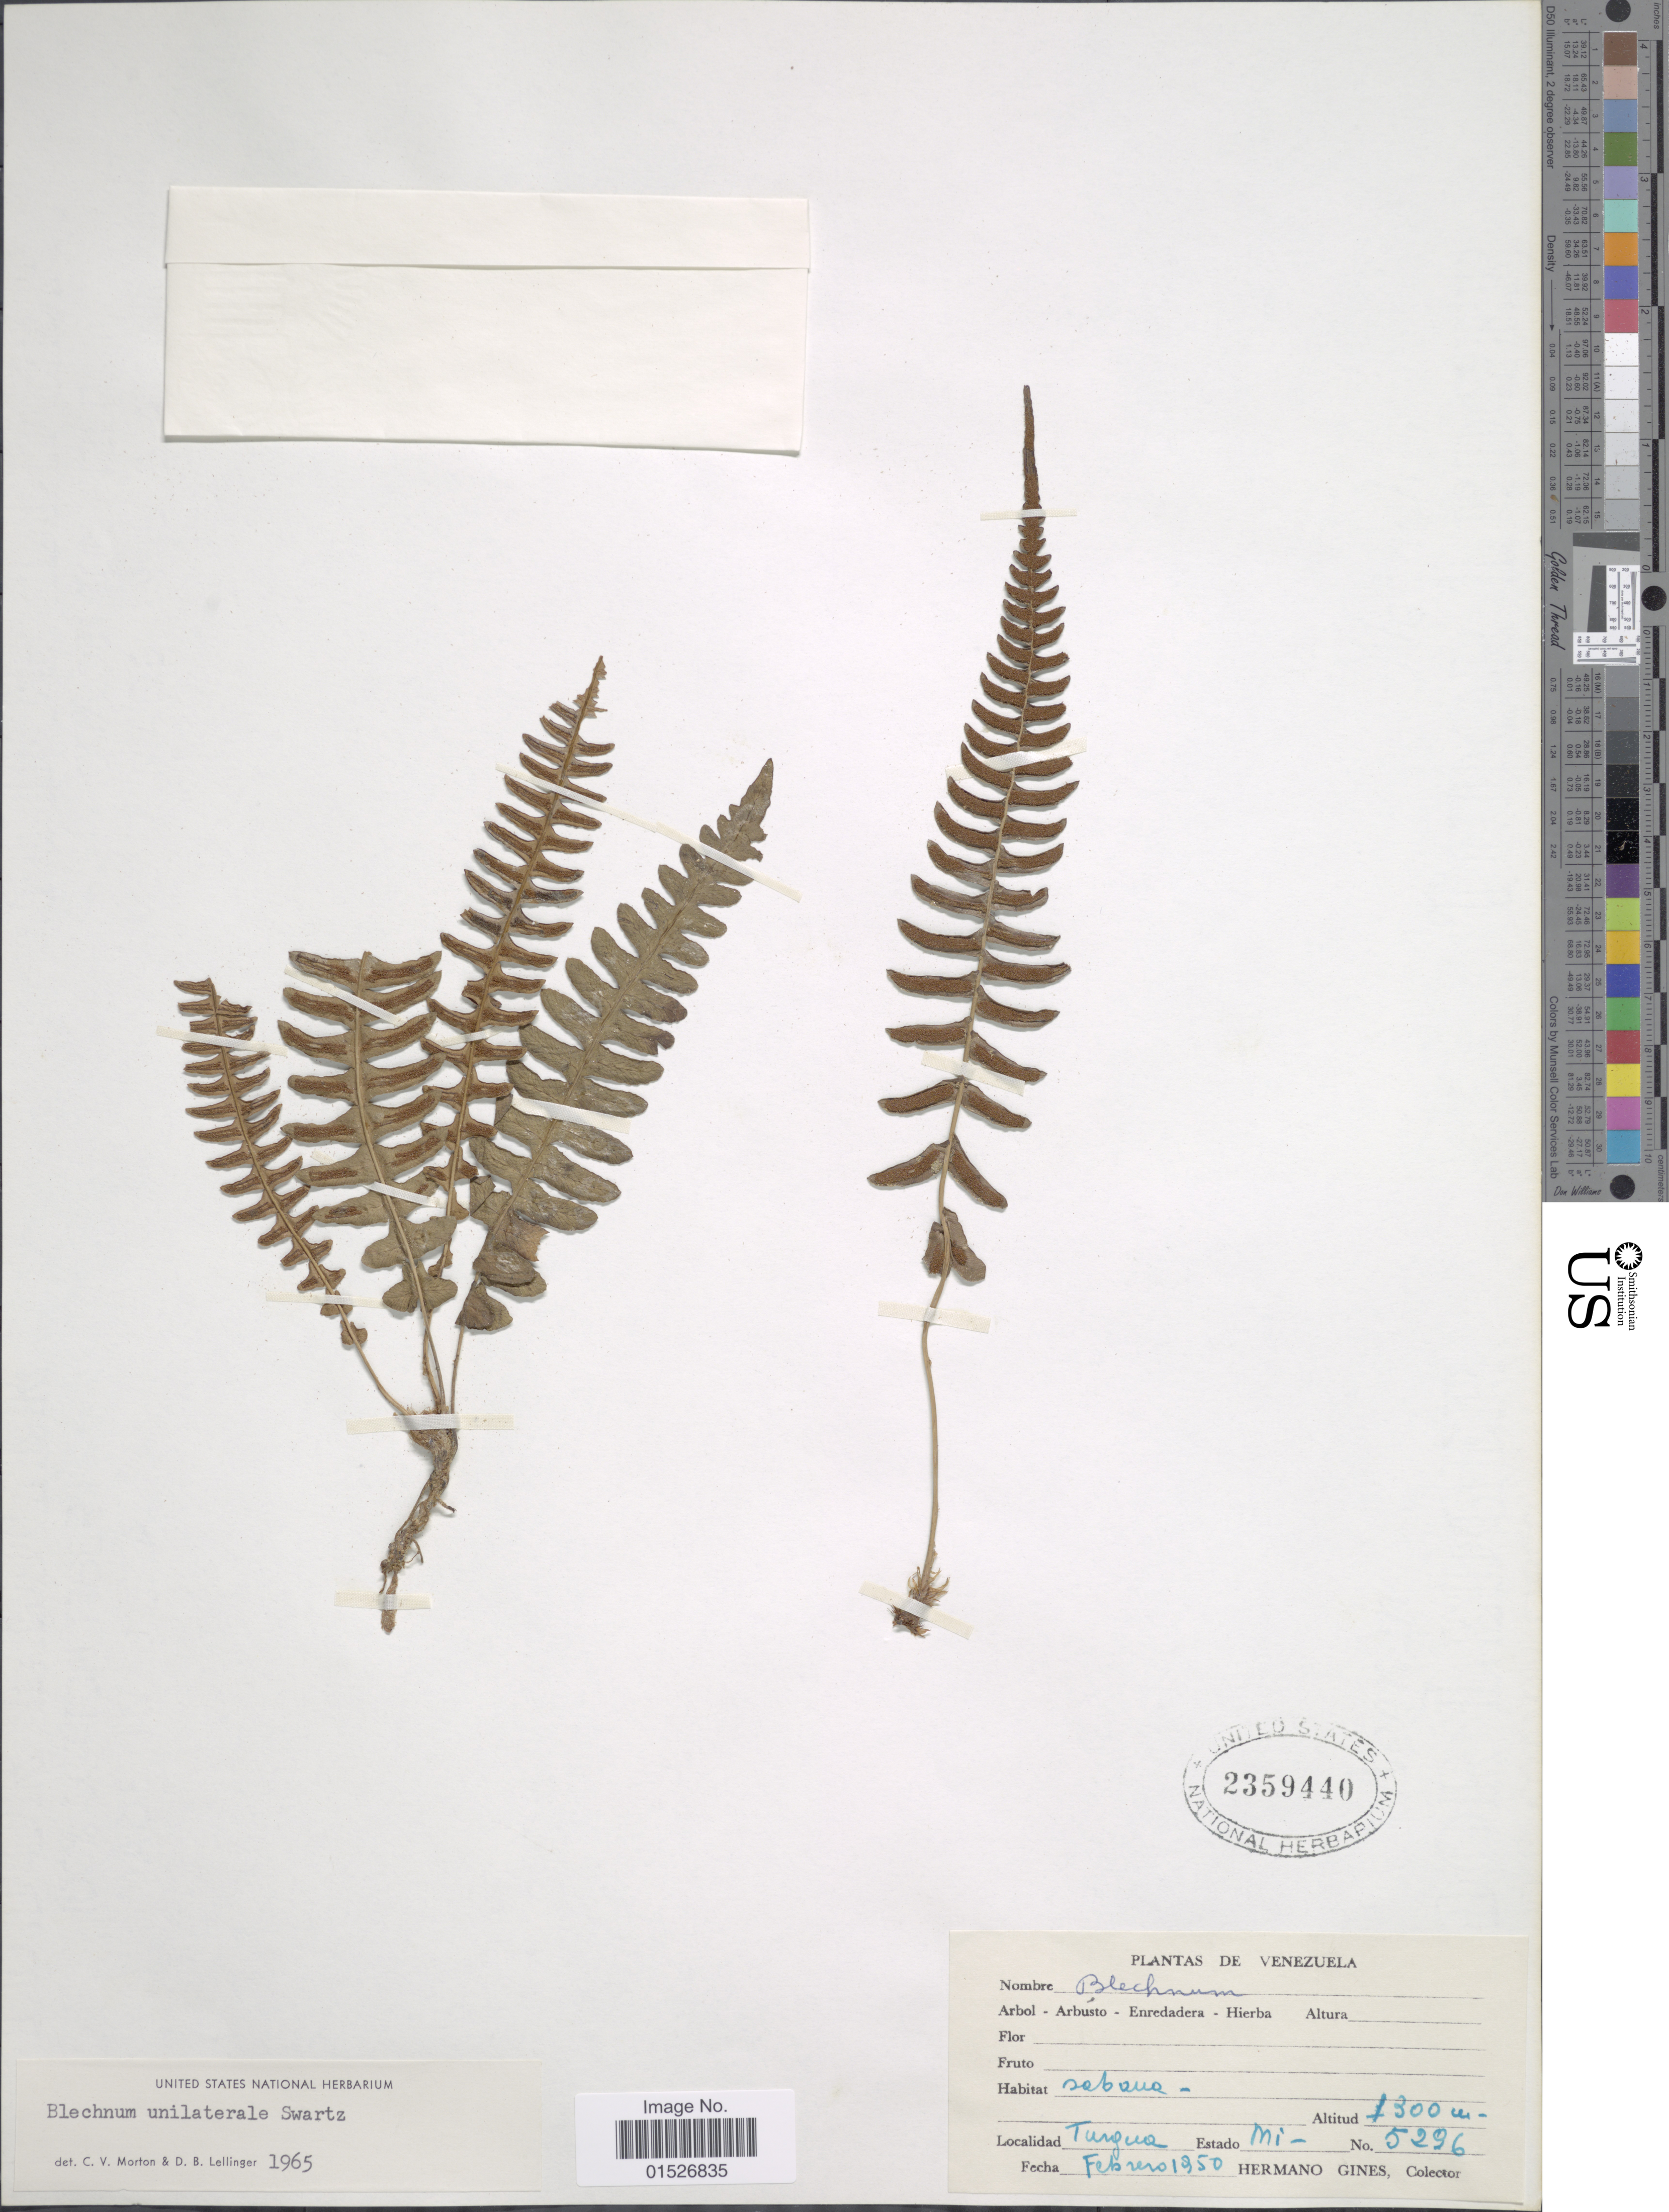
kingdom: Plantae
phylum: Tracheophyta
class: Polypodiopsida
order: Polypodiales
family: Blechnaceae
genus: Blechnum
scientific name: Blechnum polypodioides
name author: Raddi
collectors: Bro. Gines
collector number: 5296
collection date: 1950-02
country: Venezuela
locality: Tangua, Estado Mi-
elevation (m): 1300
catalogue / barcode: US 2359440